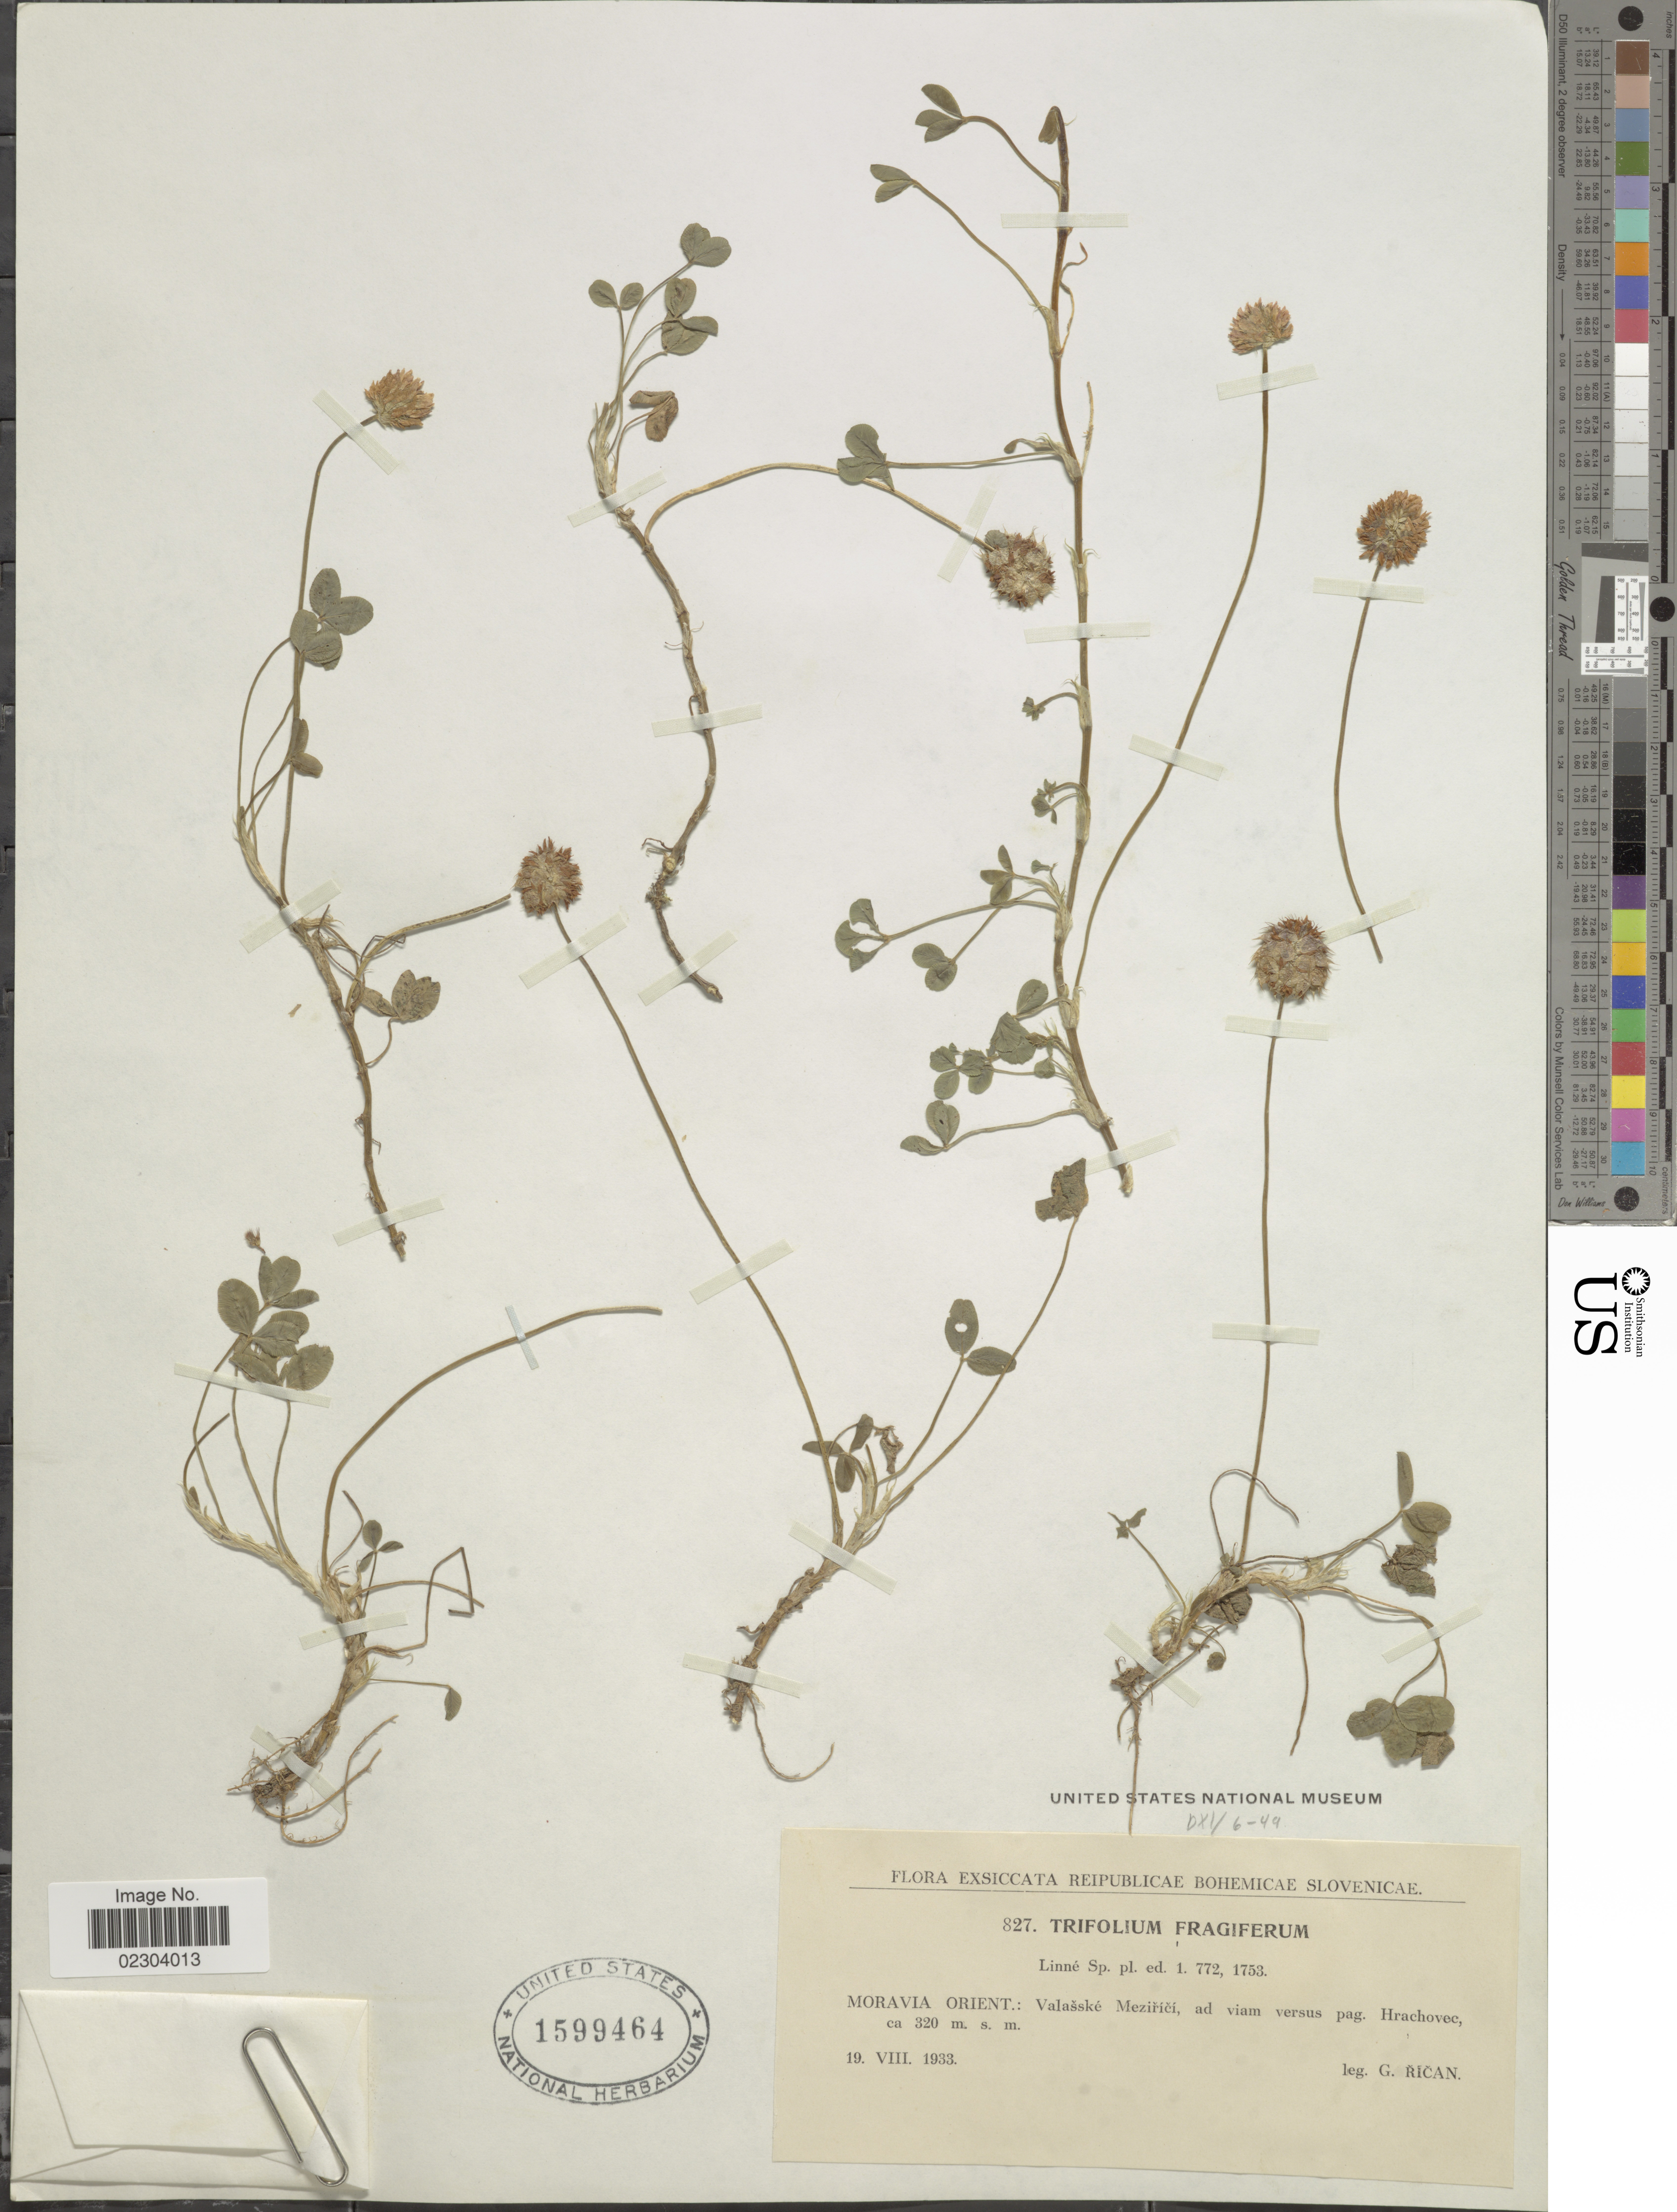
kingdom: Plantae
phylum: Tracheophyta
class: Magnoliopsida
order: Fabales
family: Fabaceae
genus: Trifolium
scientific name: Trifolium fragiferum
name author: L.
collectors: G. Rican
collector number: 827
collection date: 1933-08-19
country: Czechia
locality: Reipublicae Bohemicae Slovenicae, Moravia Orient.: valsske Mezirici, ad viam versus pag. Hrachovee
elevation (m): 320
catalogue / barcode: US 1599464